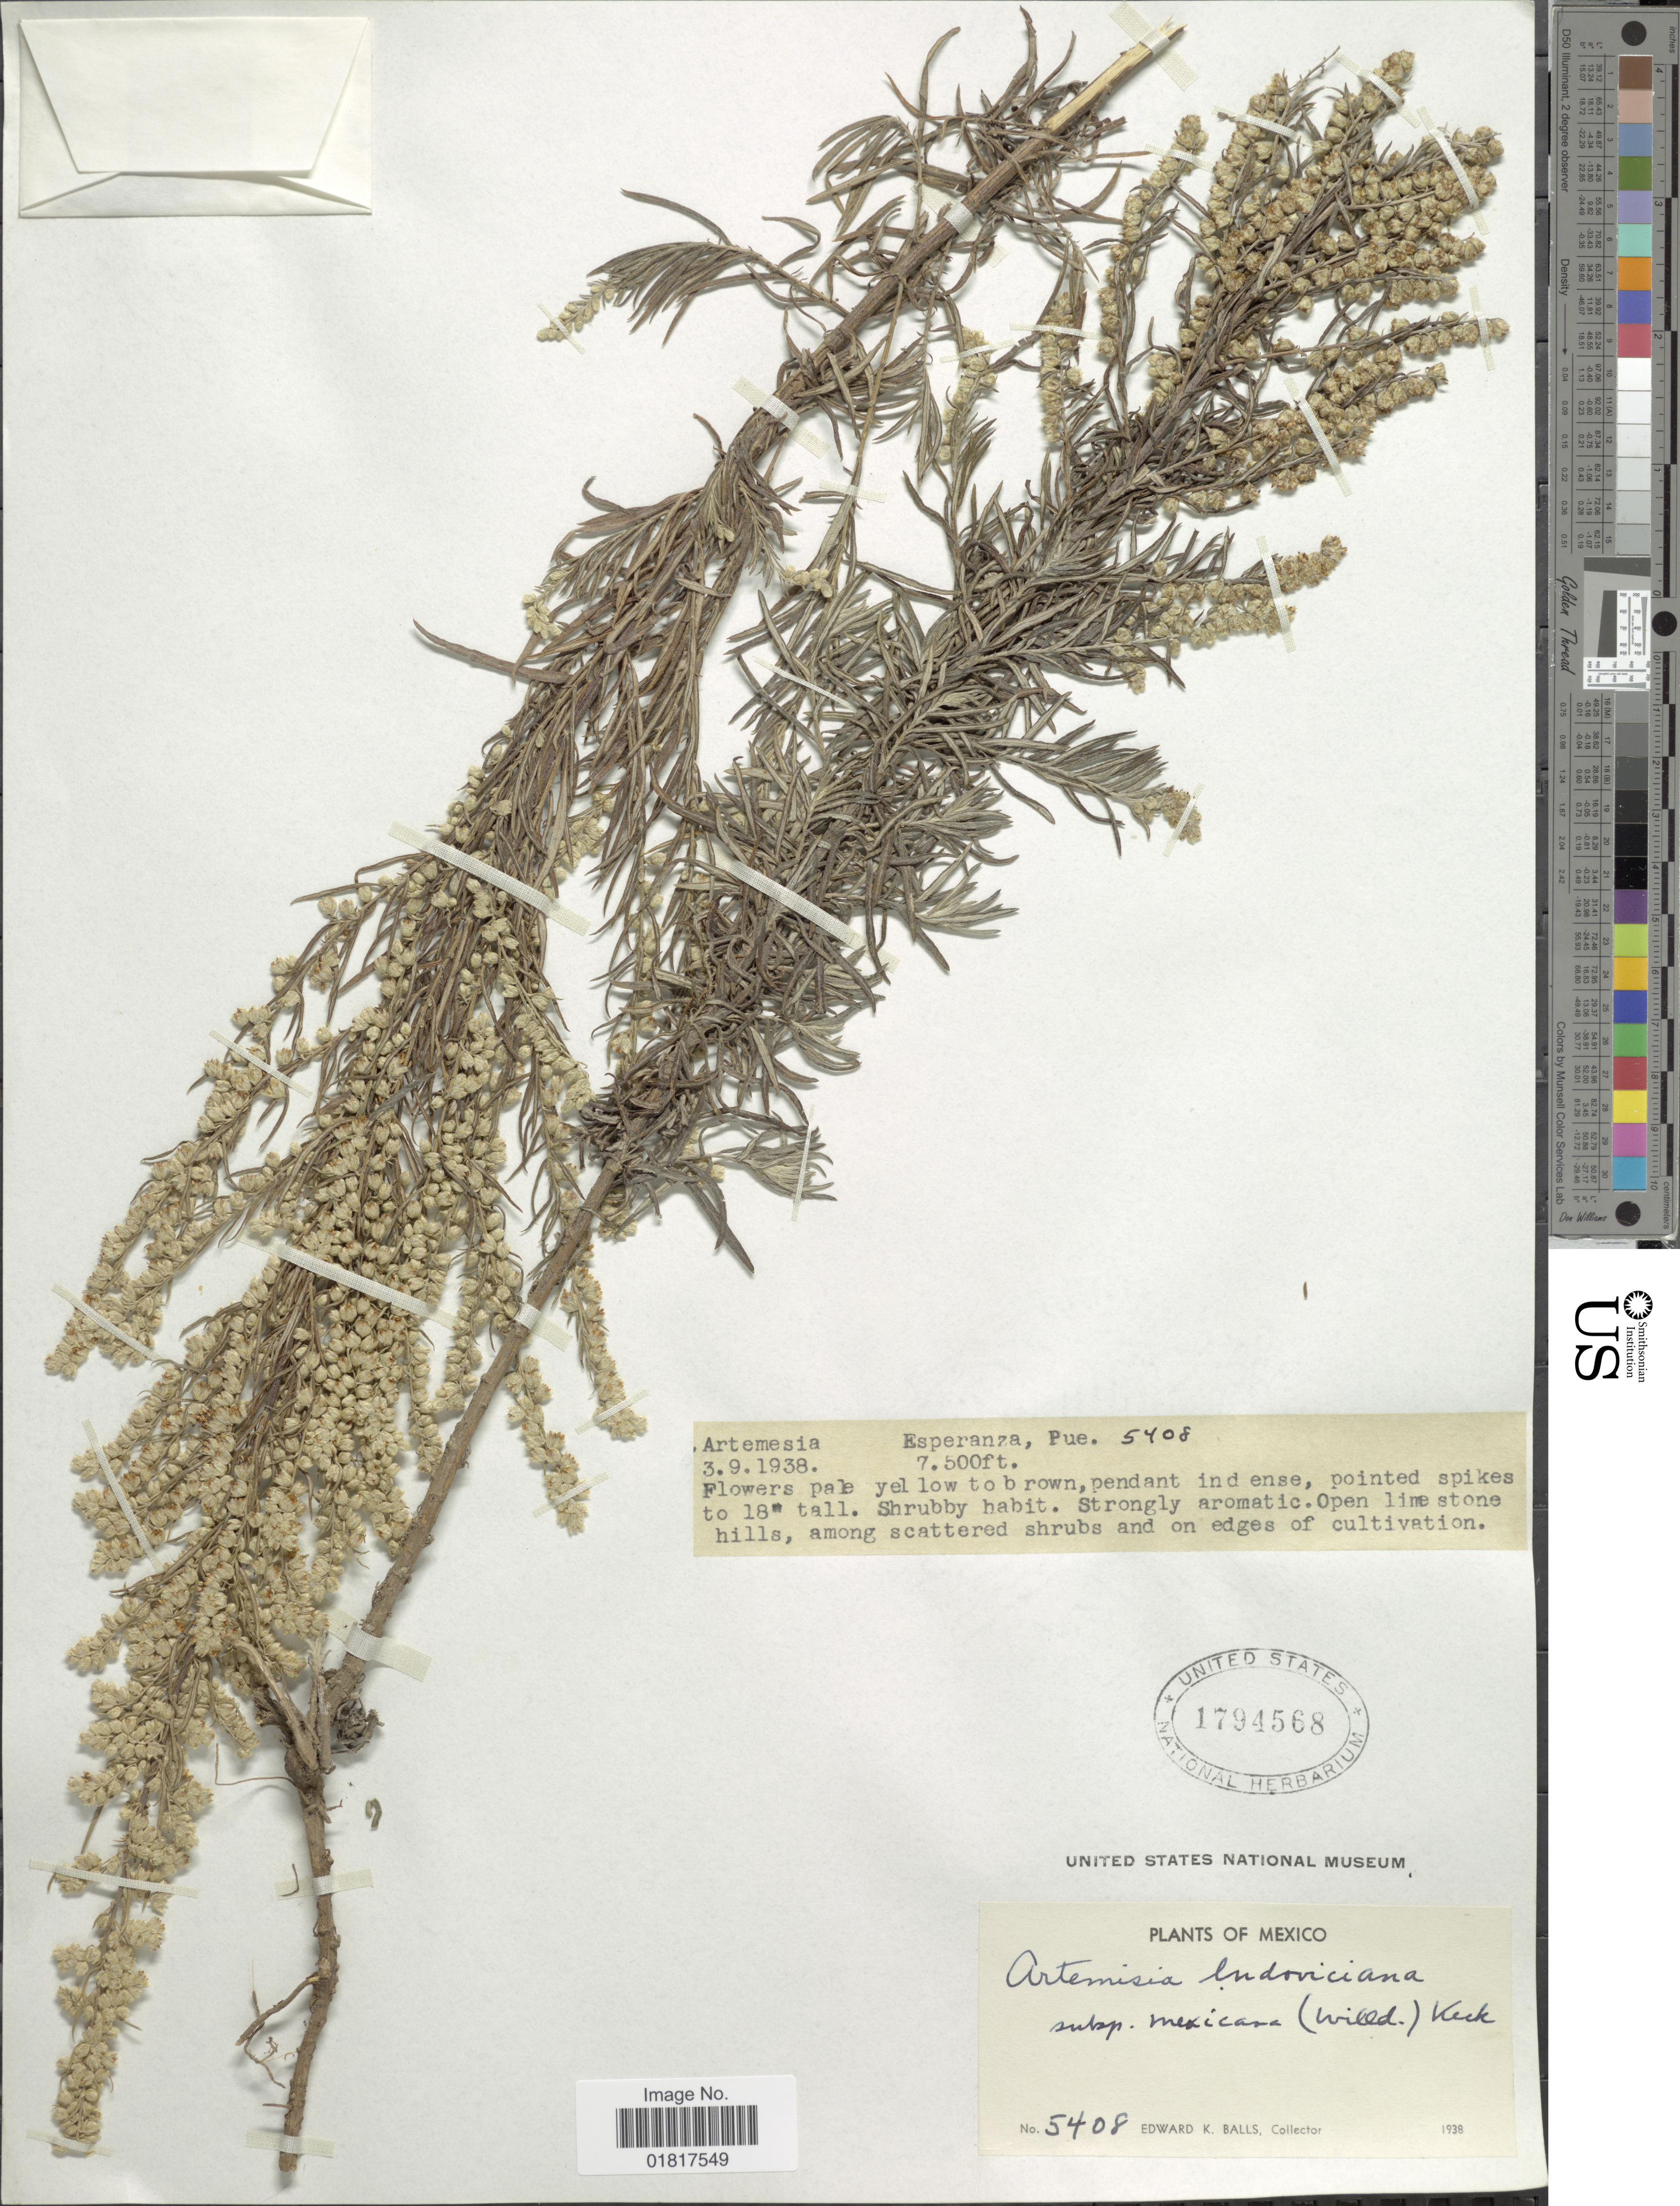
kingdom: Plantae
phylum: Tracheophyta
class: Magnoliopsida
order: Asterales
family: Asteraceae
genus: Artemisia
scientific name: Artemisia ludoviciana subsp. mexicana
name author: (Willd. ex Spreng.) D.D. Keck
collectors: E. K. Balls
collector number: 5408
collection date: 1938-09-03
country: Mexico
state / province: Puebla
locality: Esperanza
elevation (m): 2286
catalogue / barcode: US 1794568